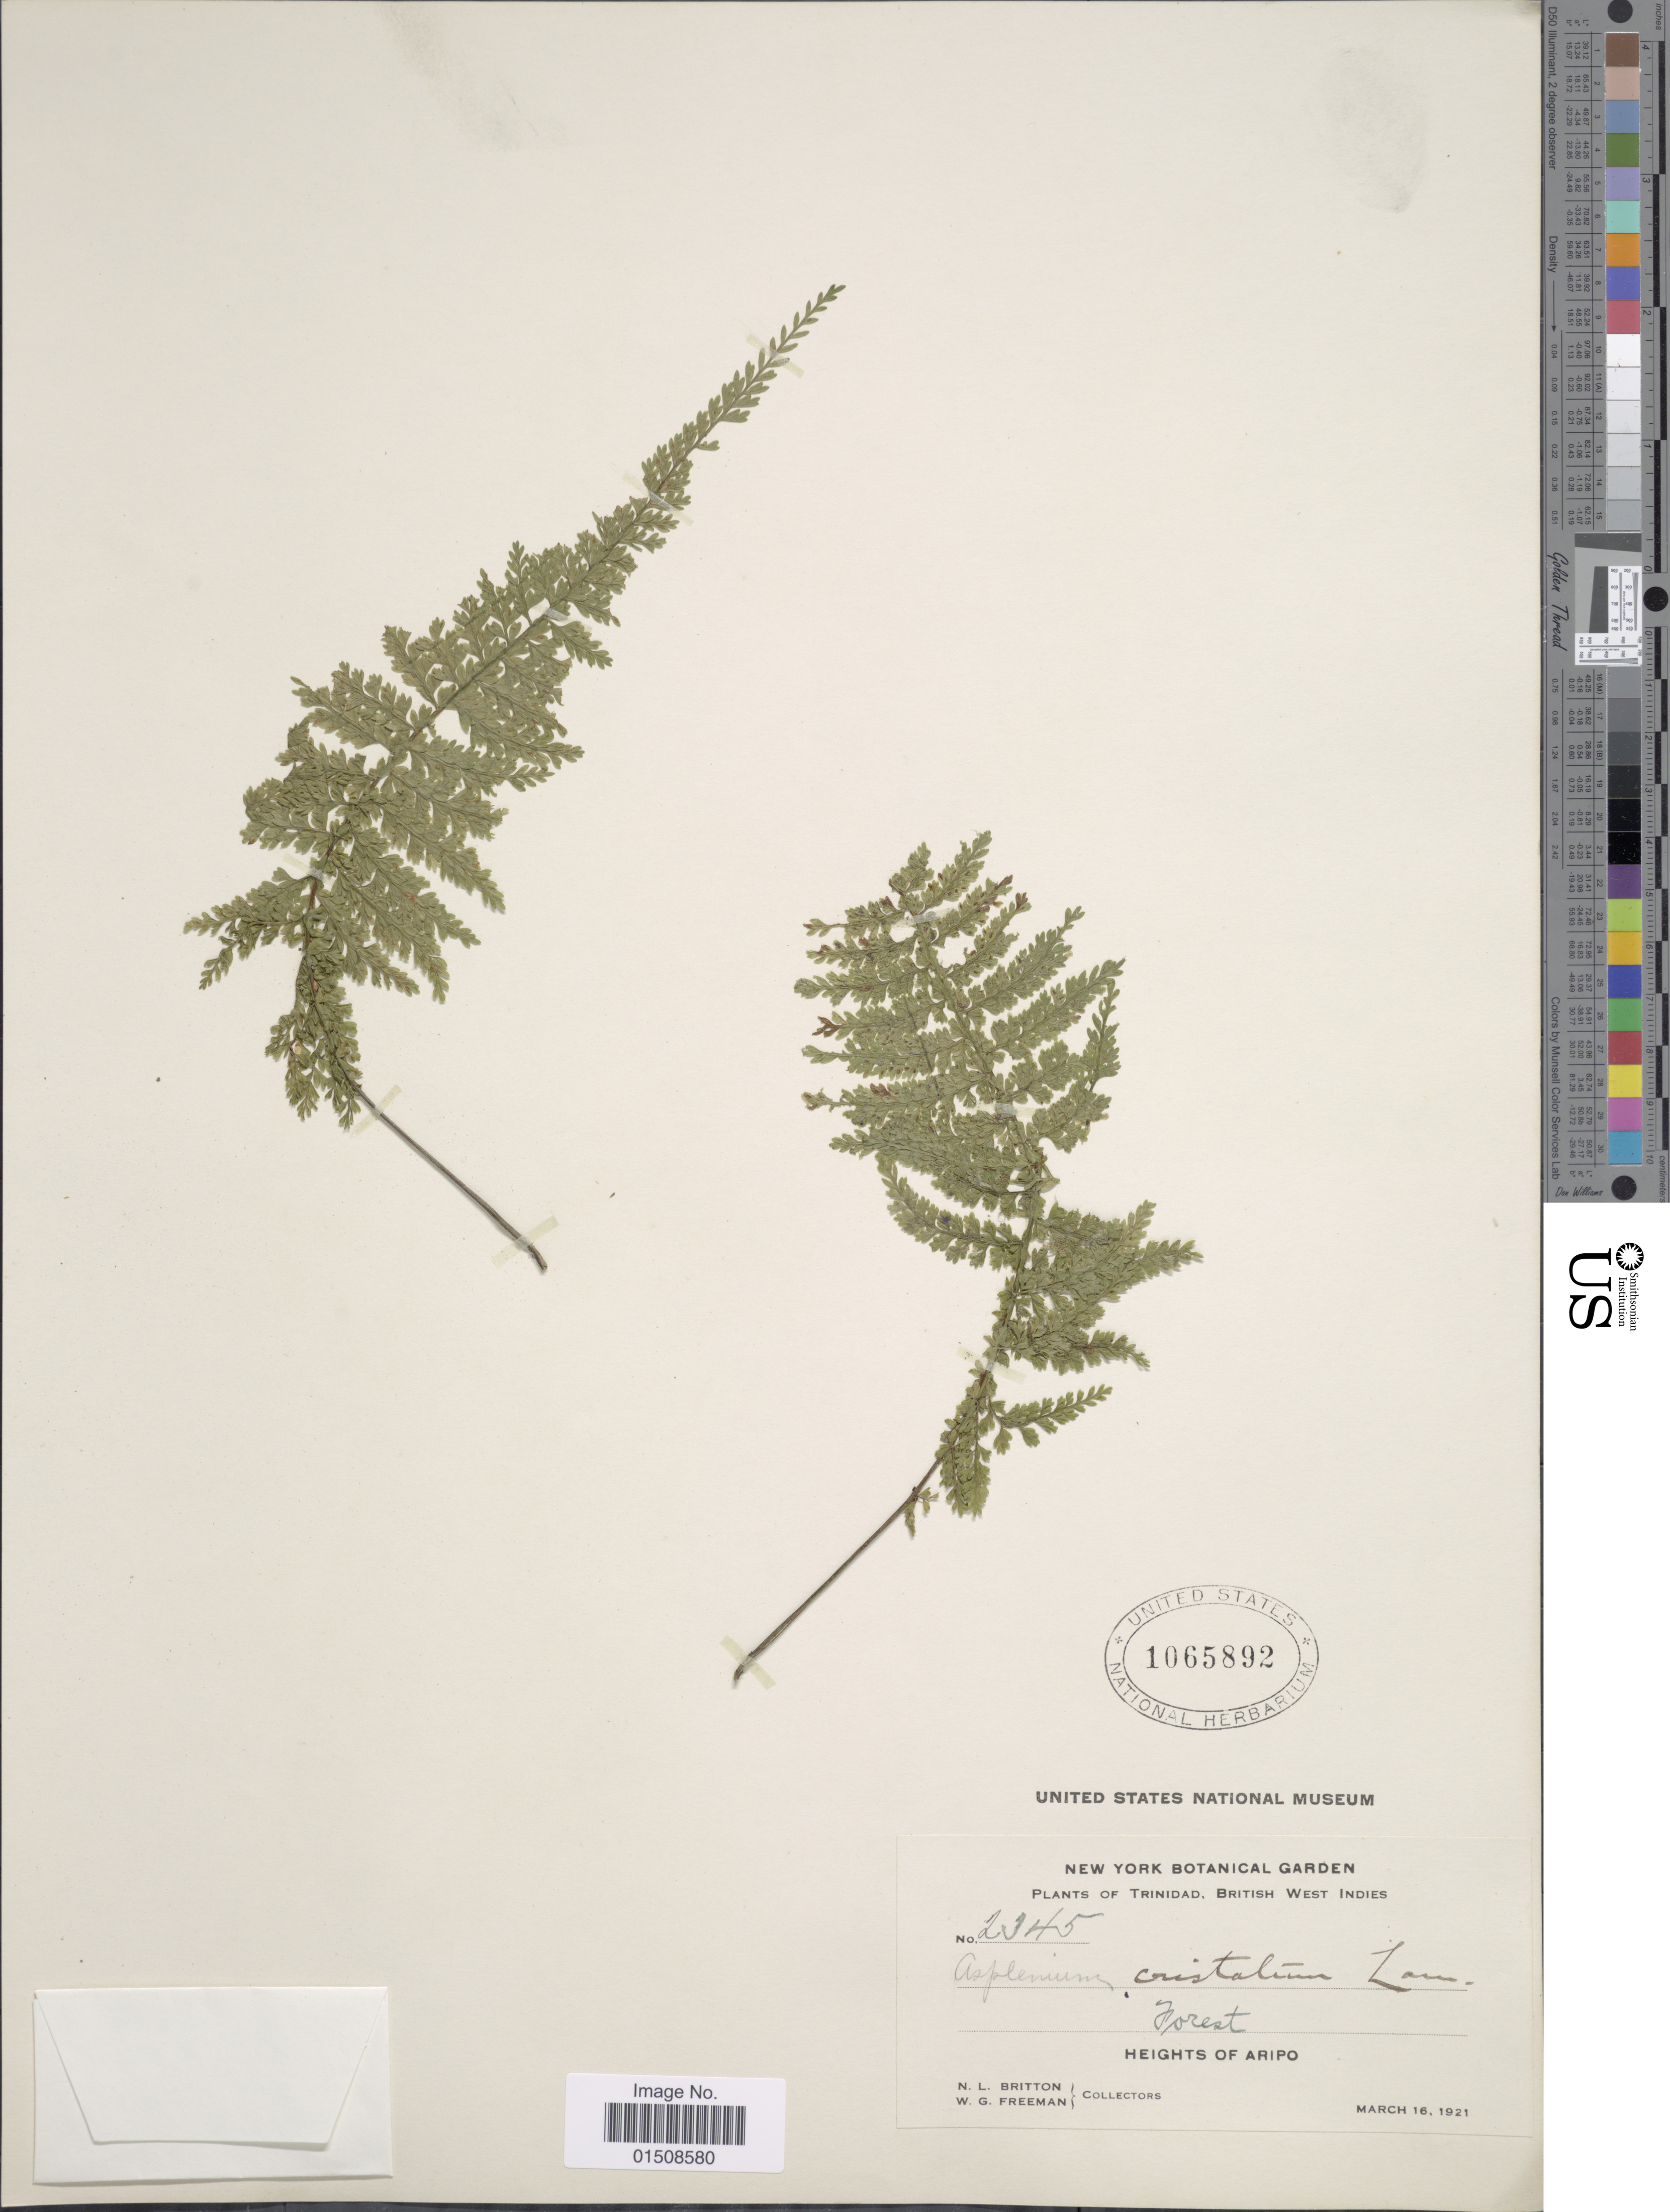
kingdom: Plantae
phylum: Tracheophyta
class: Polypodiopsida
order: Polypodiales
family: Aspleniaceae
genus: Asplenium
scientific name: Asplenium cristatum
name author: Lam.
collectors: N. Britton & W. Freeman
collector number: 2345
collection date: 1921-03-16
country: Trinidad and Tobago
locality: Trinidad, British West Indies, Forest, Heights of Aripo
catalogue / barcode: US 1065892